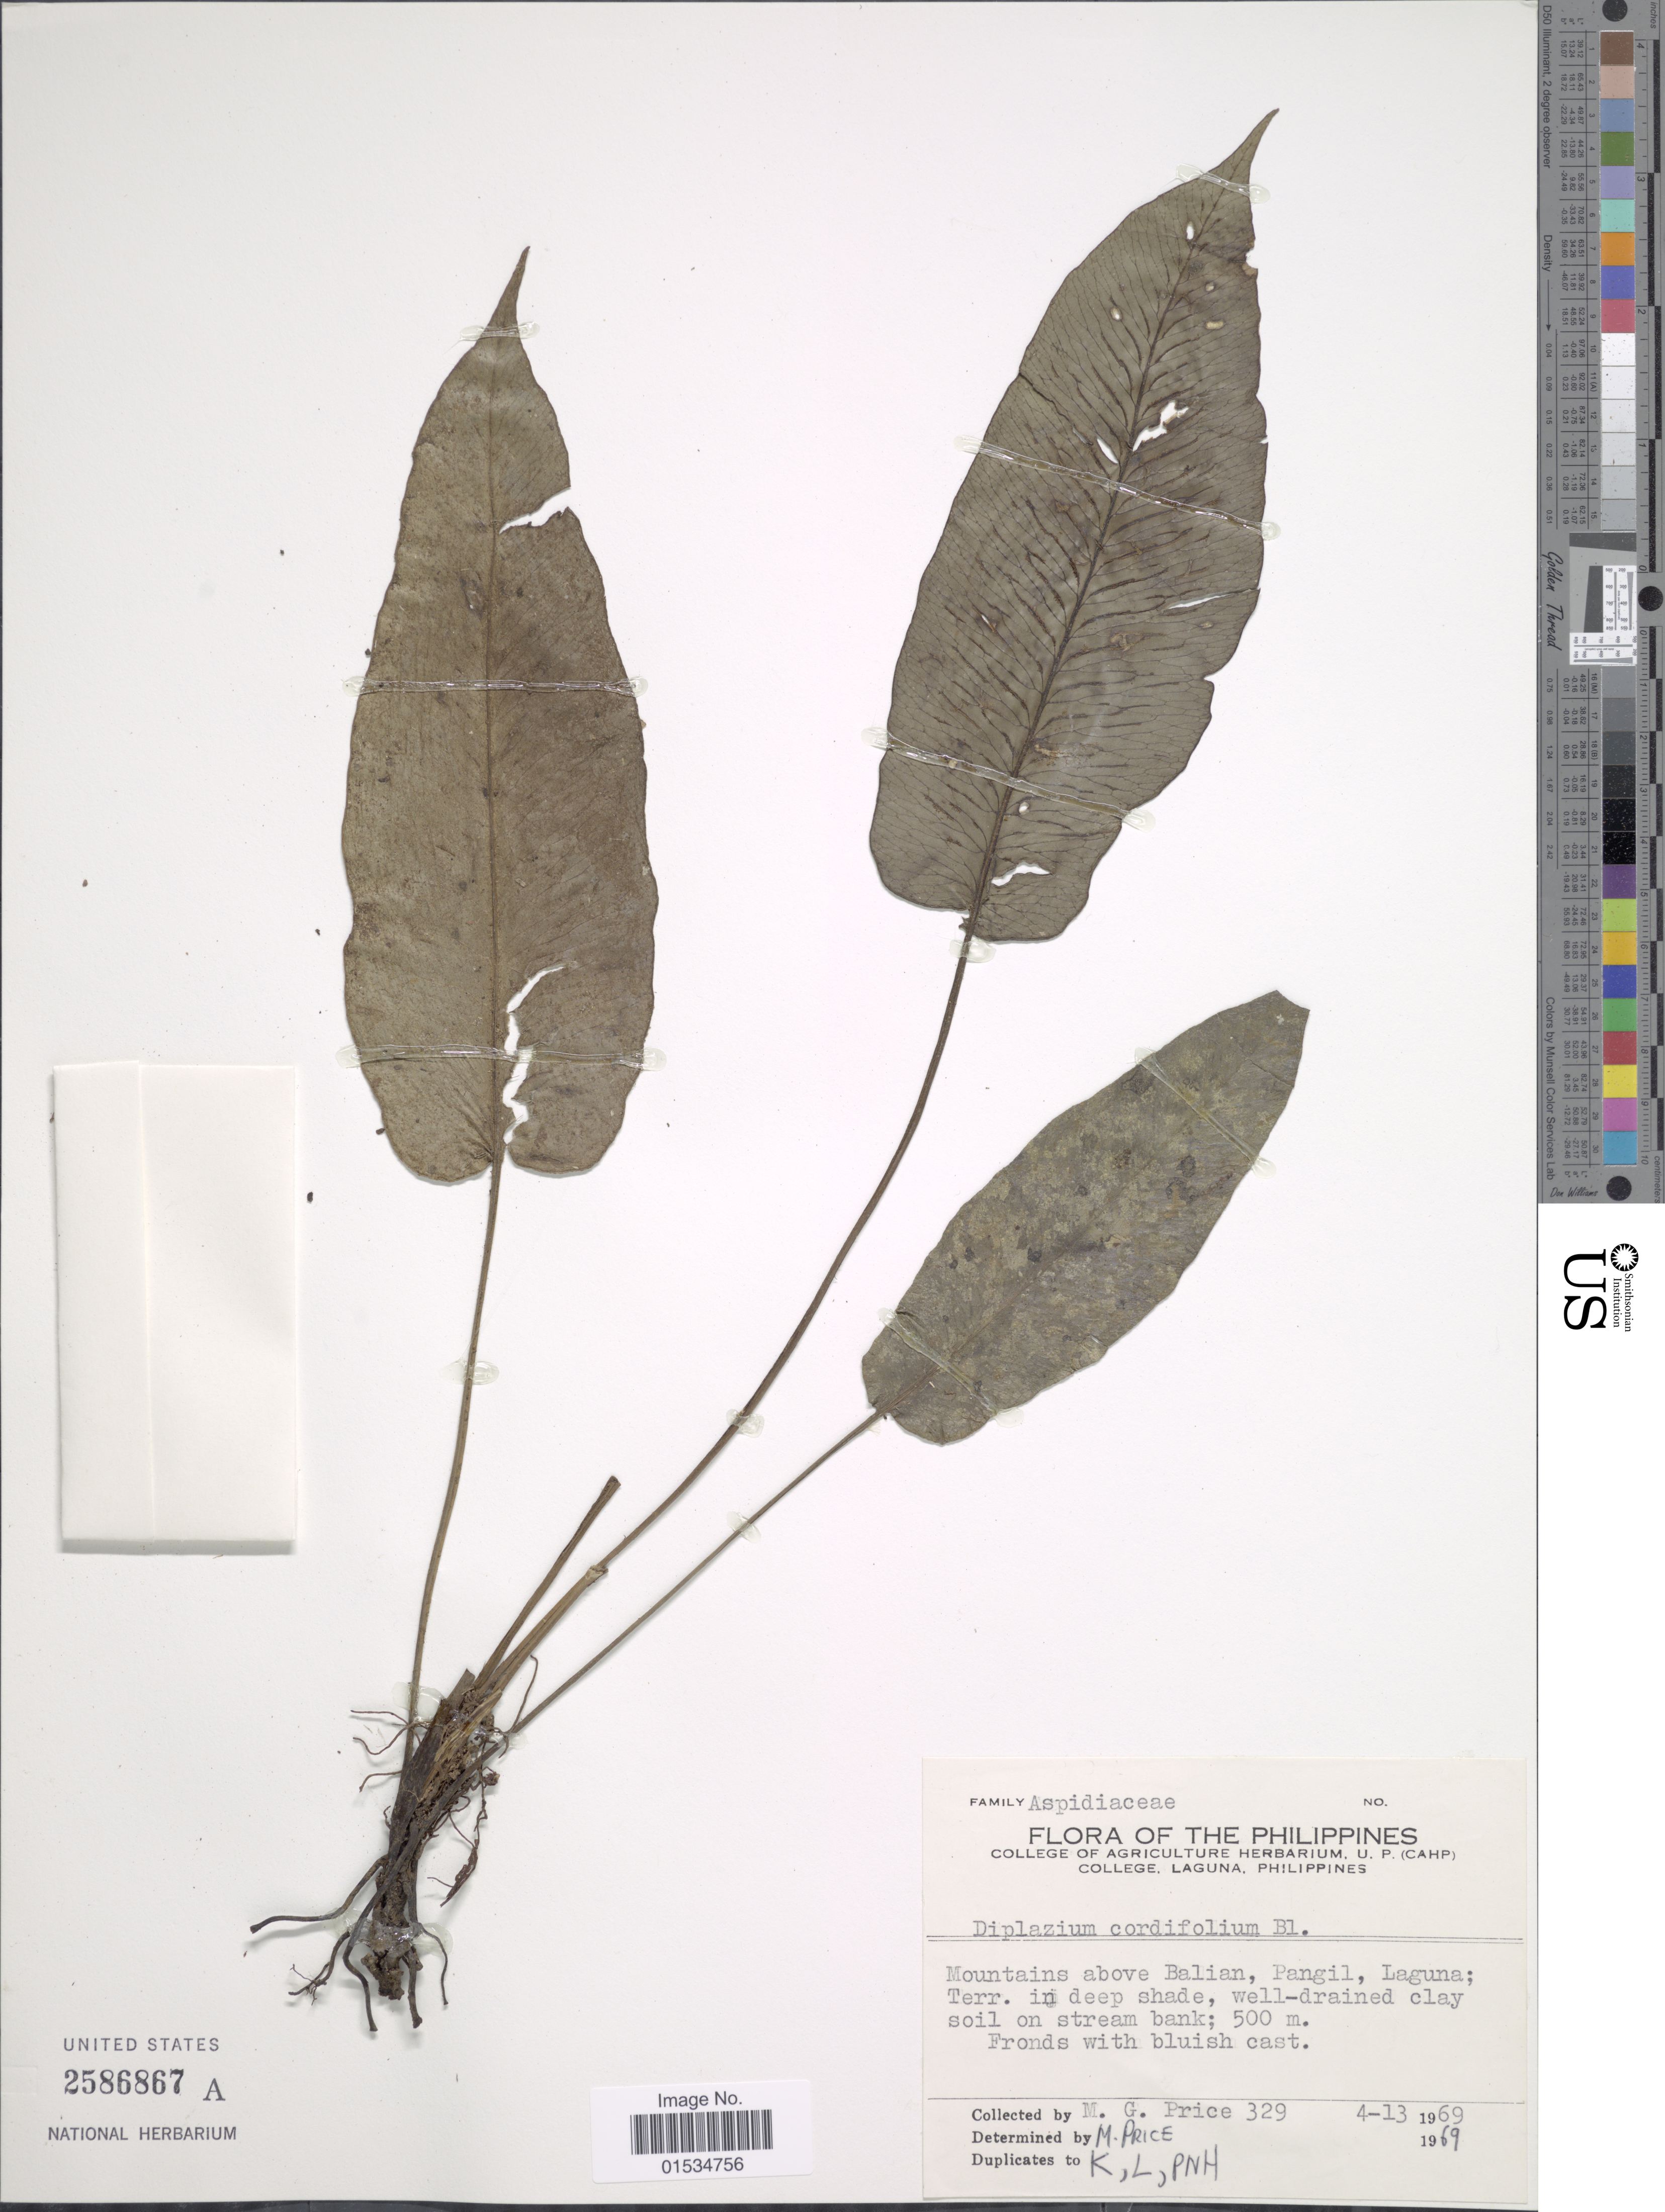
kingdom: Plantae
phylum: Tracheophyta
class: Polypodiopsida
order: Polypodiales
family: Athyriaceae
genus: Diplazium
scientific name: Diplazium cordifolium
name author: Blume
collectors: M. G. Price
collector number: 329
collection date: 1969-04-13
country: Philippines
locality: Mountains above Balian, Pangil, Laguna; Terr, in deep shade, well-drained clay soil on stream beank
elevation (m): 500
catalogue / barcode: US 2586867A